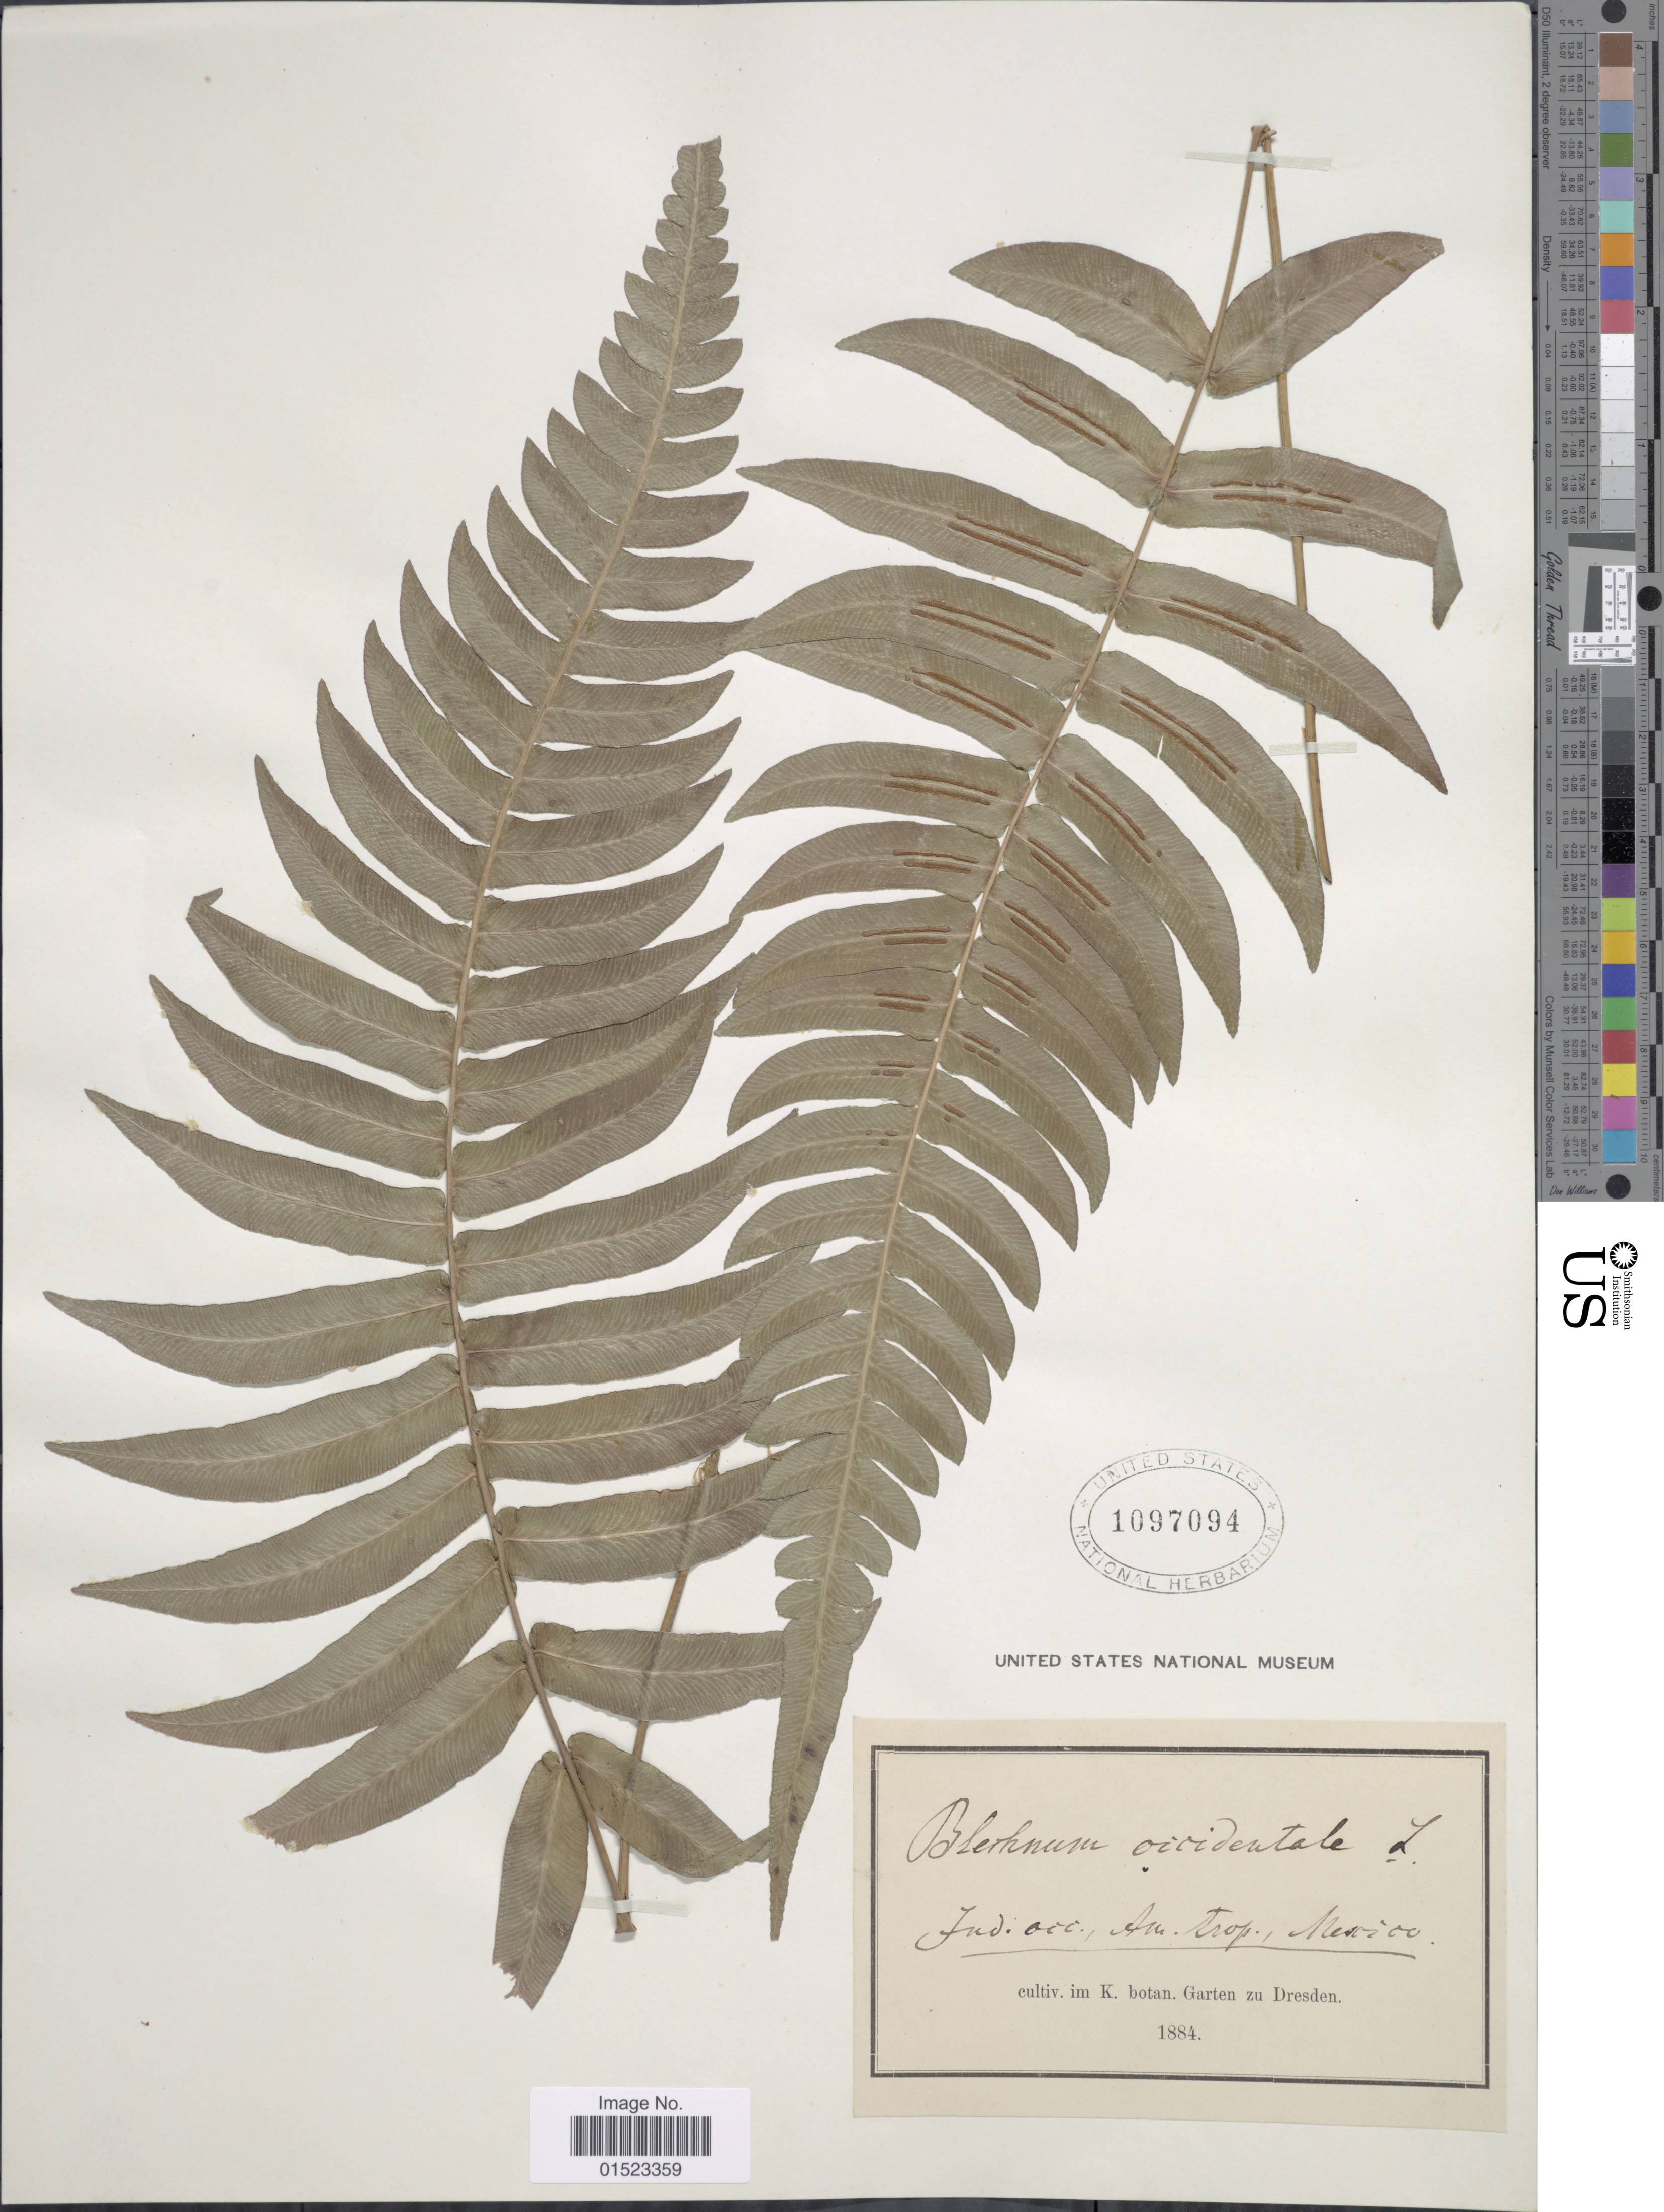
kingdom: Plantae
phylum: Tracheophyta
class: Polypodiopsida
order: Polypodiales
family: Blechnaceae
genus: Blechnum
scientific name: Blechnum occidentale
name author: L.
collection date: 1884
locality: Im. K. Botan. Garten zu Dresden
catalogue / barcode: US 1097094